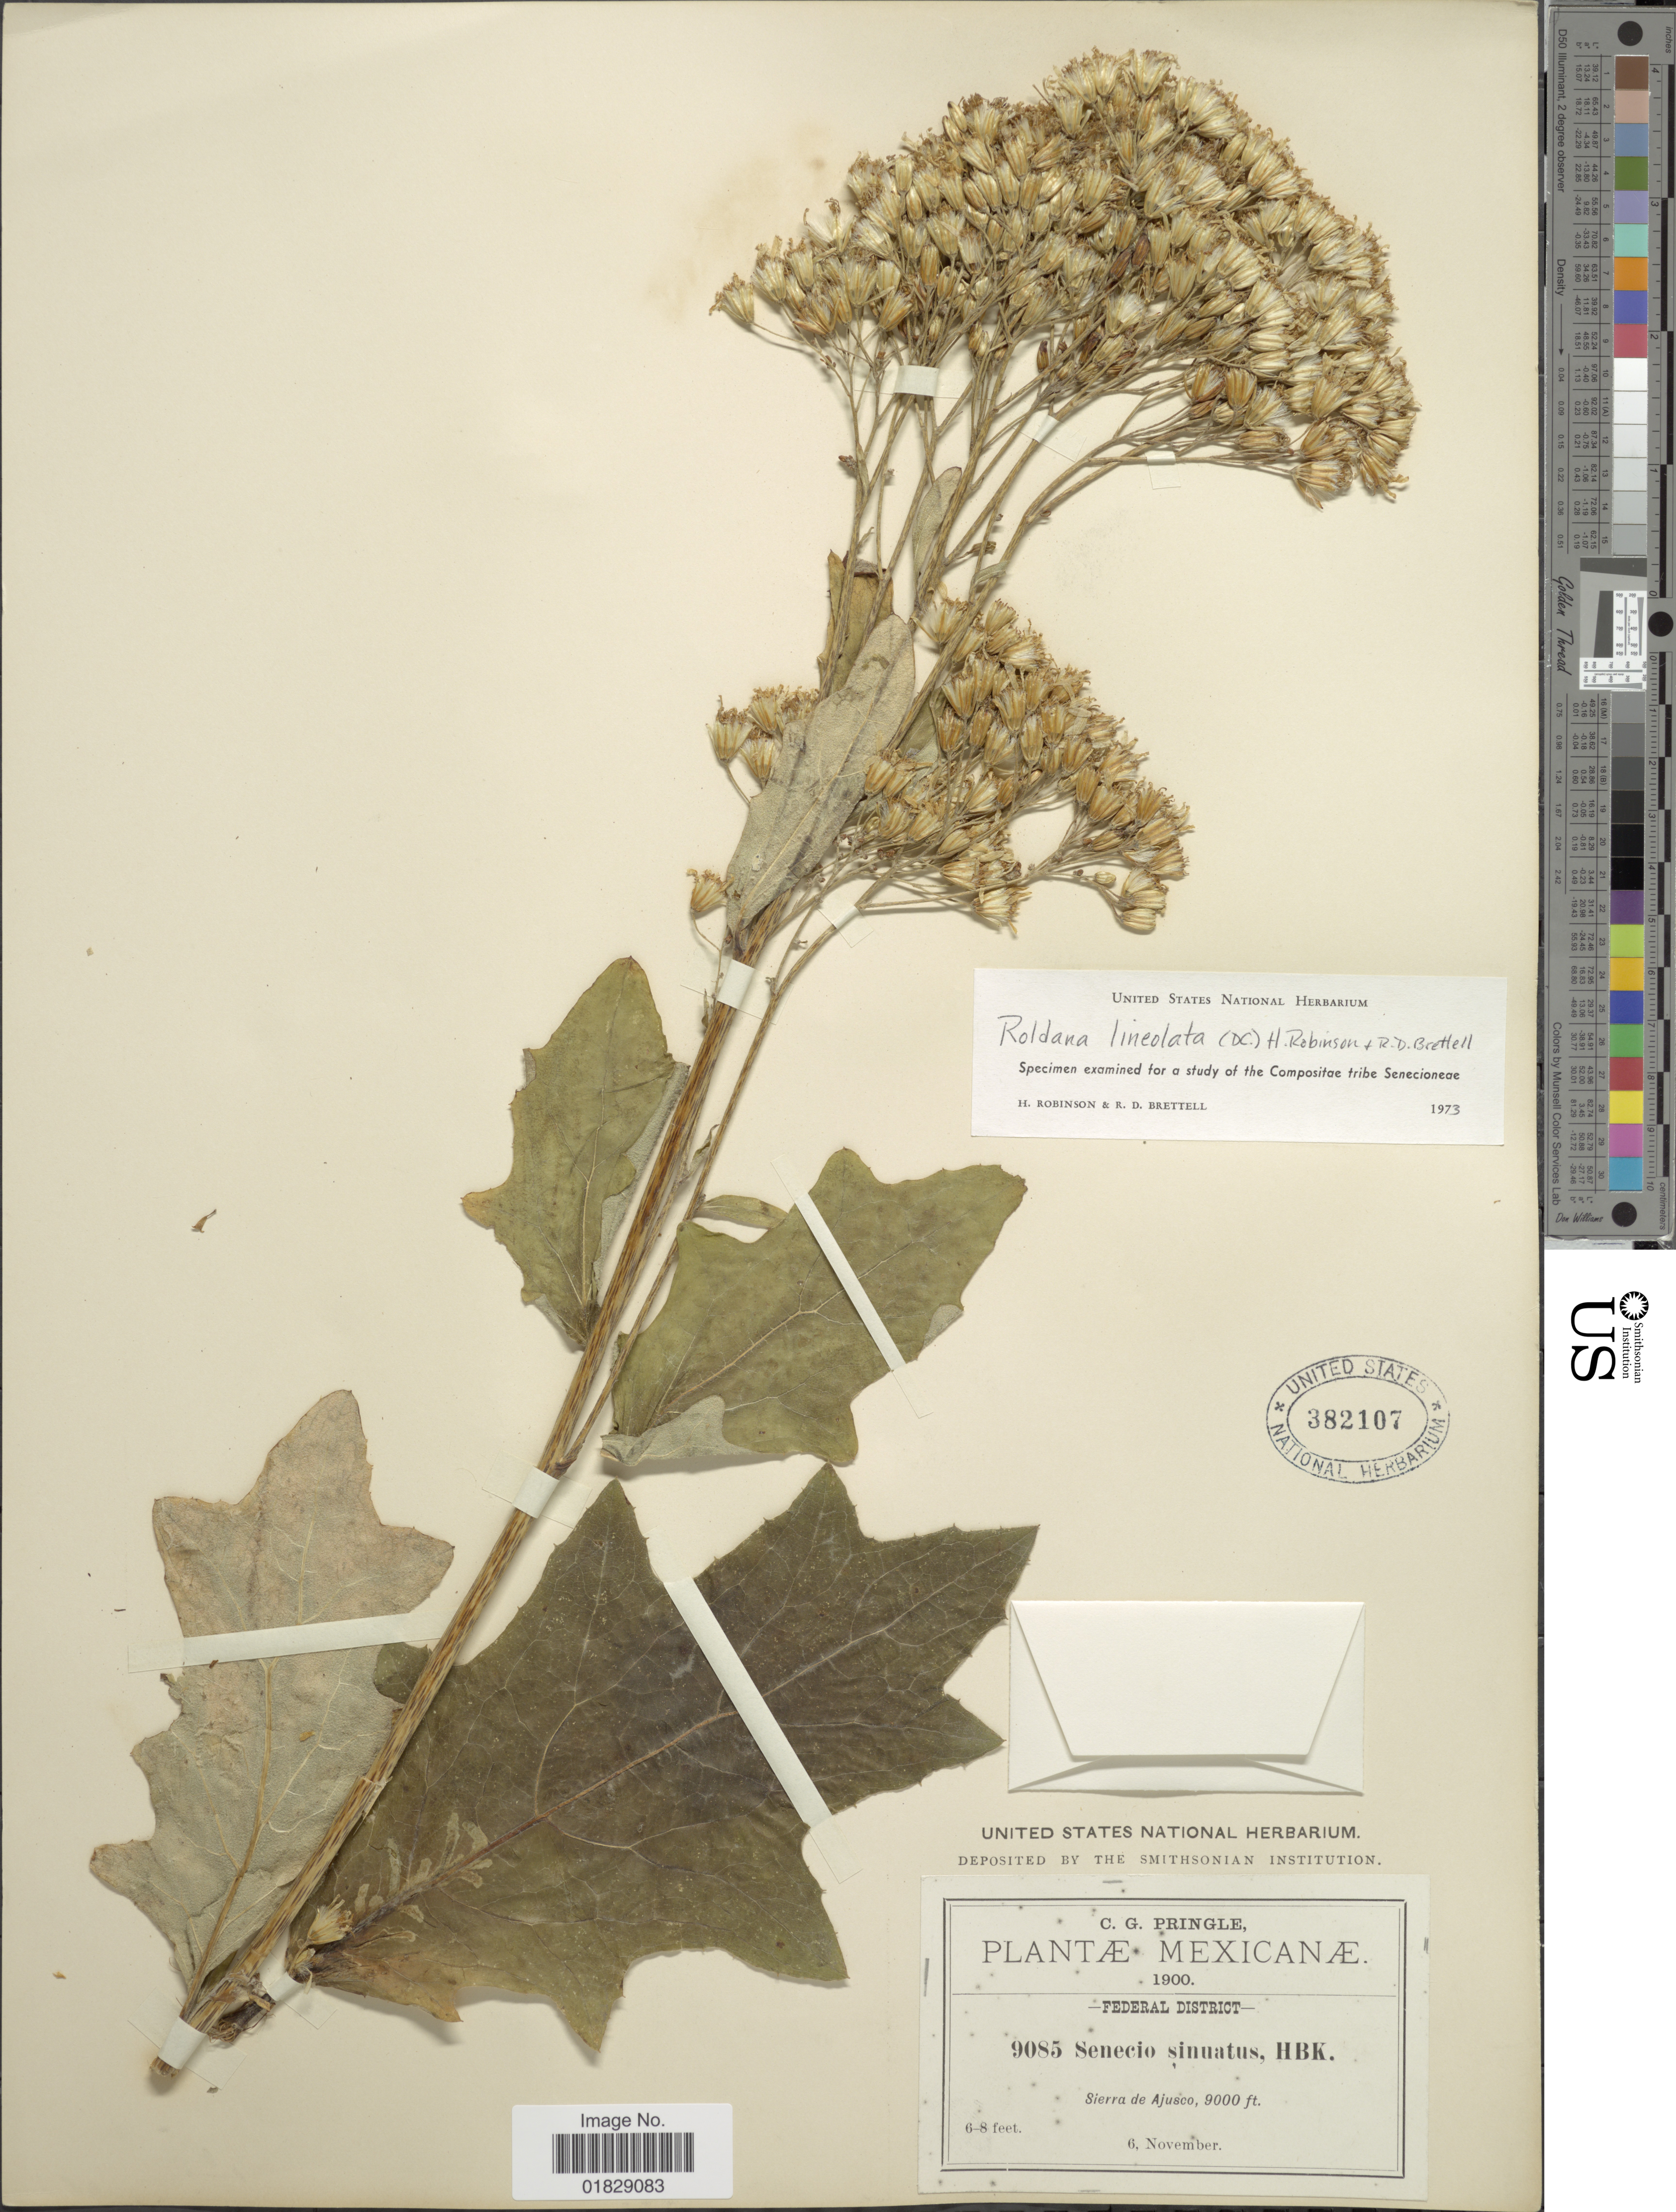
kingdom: Plantae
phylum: Tracheophyta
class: Magnoliopsida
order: Asterales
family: Asteraceae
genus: Roldana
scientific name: Roldana sinuata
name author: B.L. Turner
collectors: C. G. Pringle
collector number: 9085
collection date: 1900-11-06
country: Mexico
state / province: Distrito Federal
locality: Federal District. Sierra de Ajusco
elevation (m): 2743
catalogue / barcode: US 382107